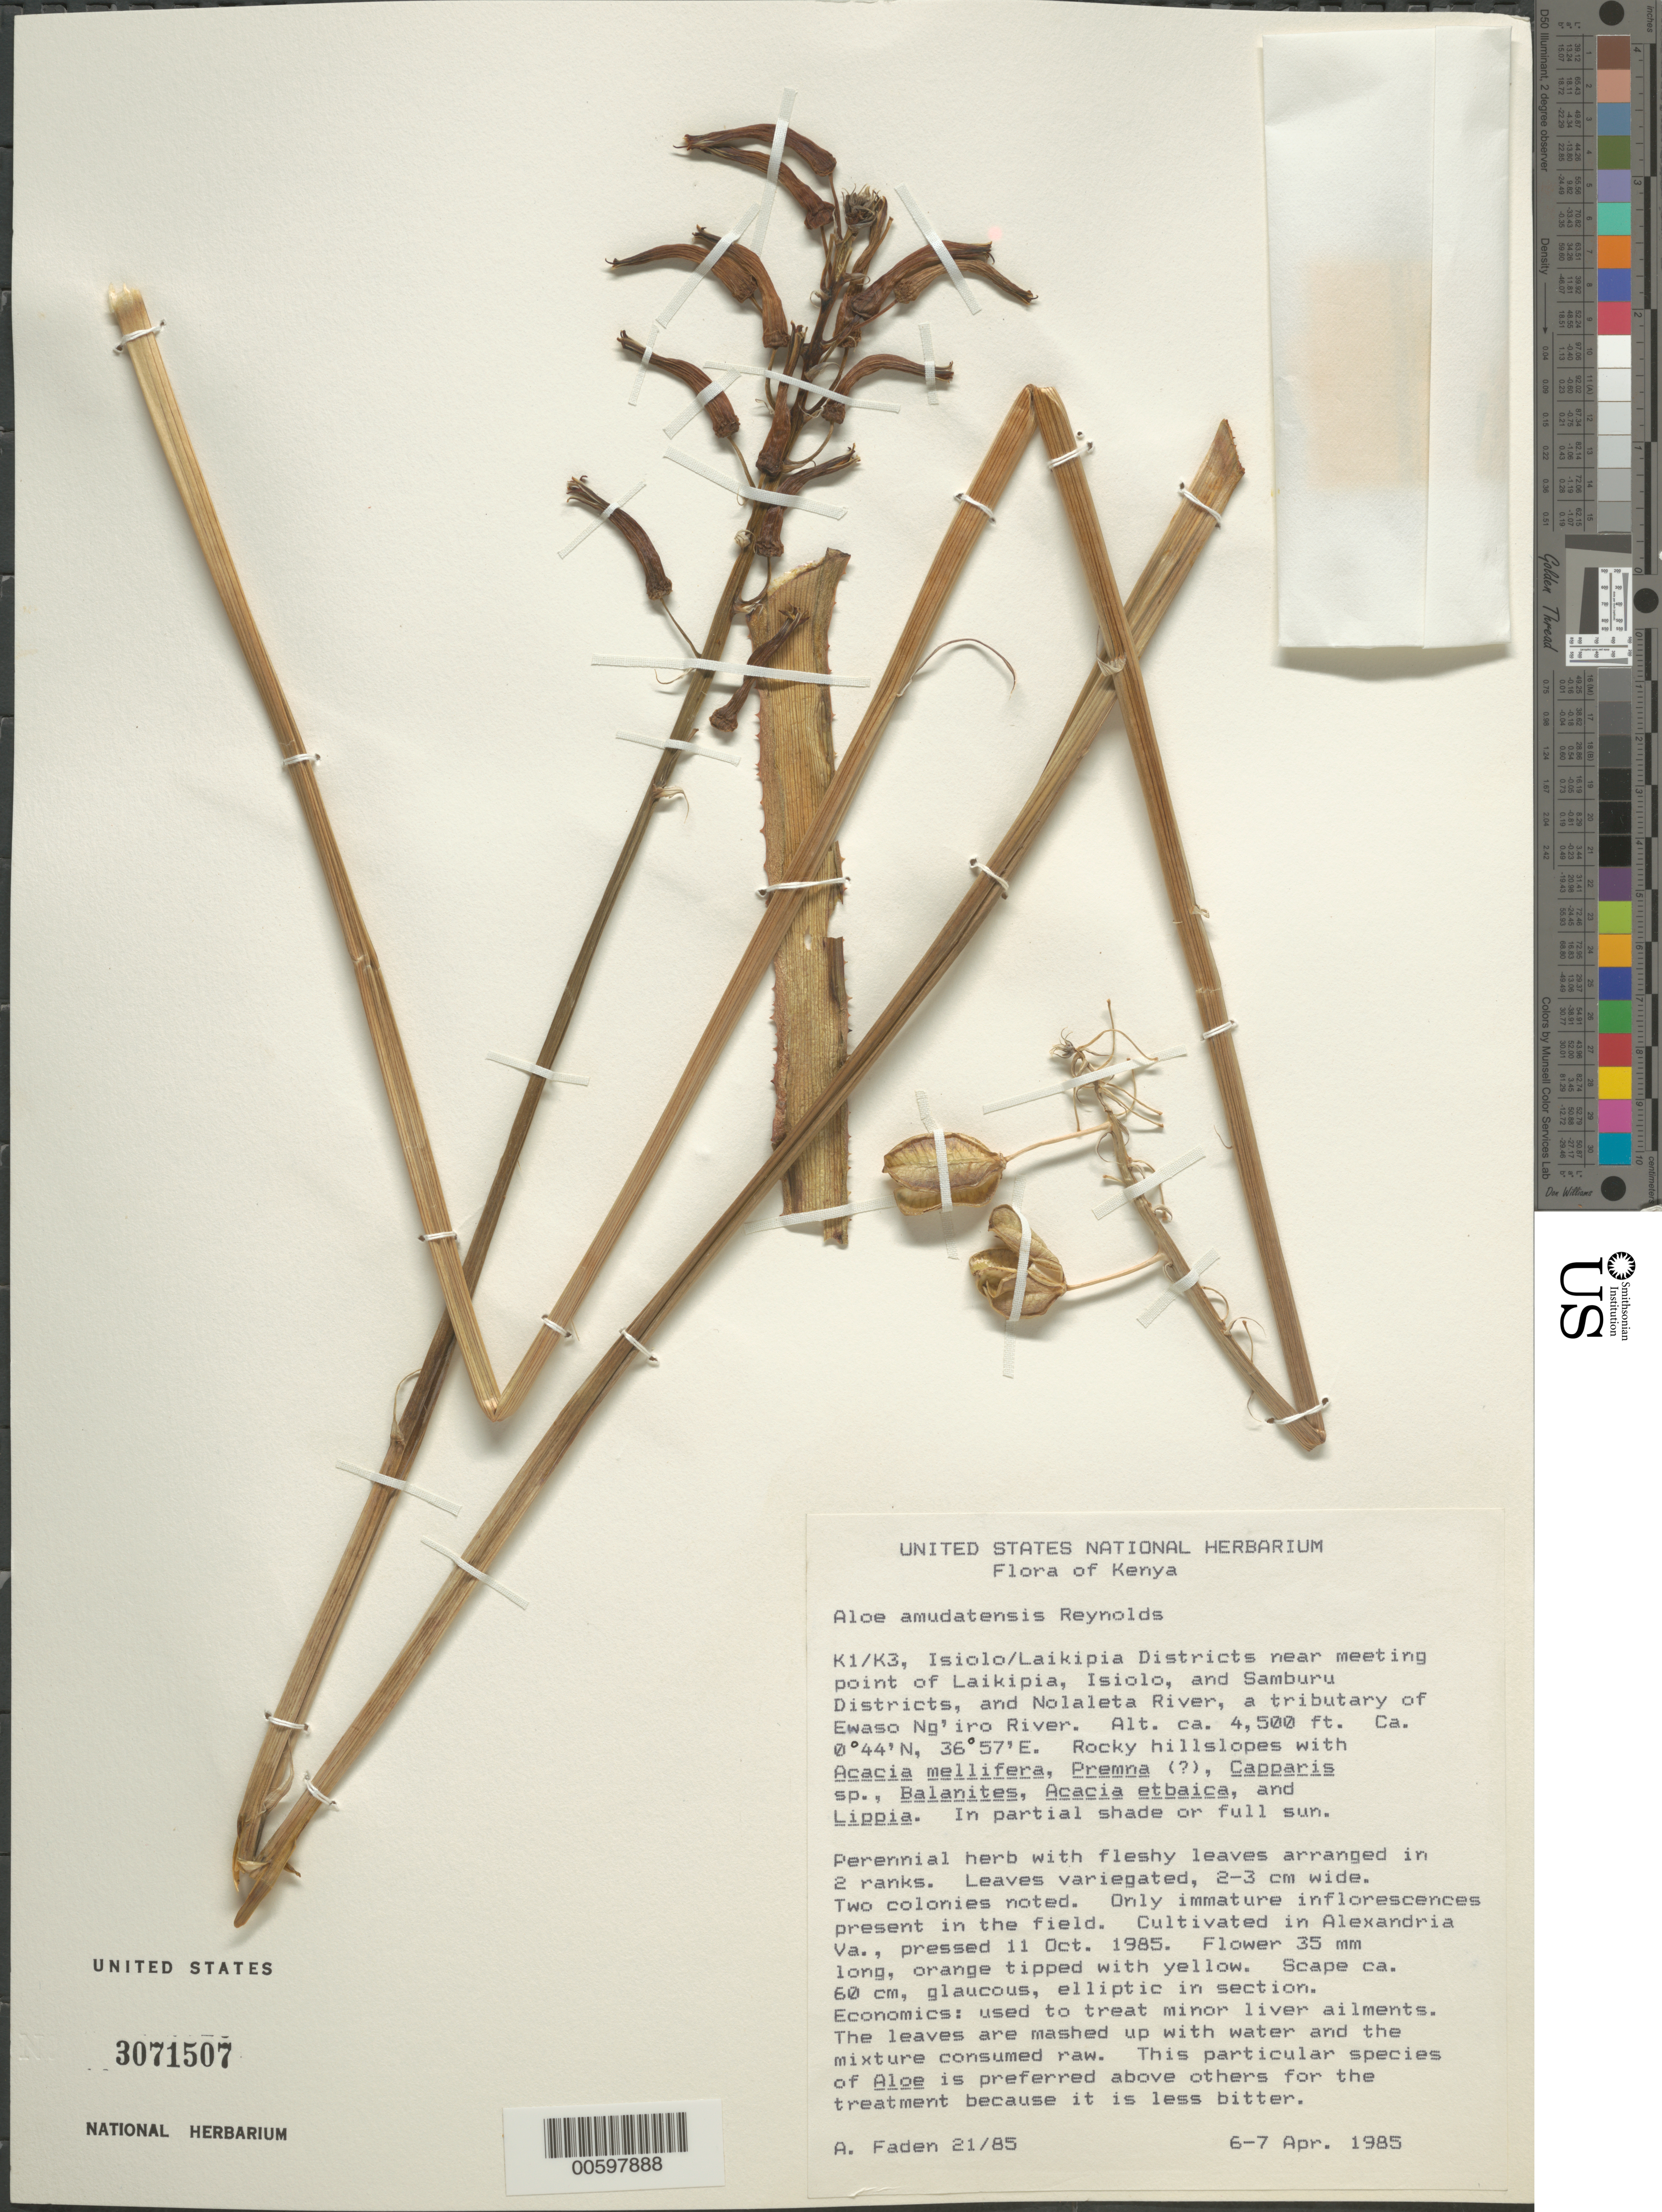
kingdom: Plantae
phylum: Tracheophyta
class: Liliopsida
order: Asparagales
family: Asphodelaceae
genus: Aloe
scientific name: Aloe amudatensis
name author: Reynolds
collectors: A. J. Faden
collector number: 21/85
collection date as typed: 06 Apr 1985 to 07 Apr 1985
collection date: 1985-04-06/1985-04-07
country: Kenya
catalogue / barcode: US 3071507